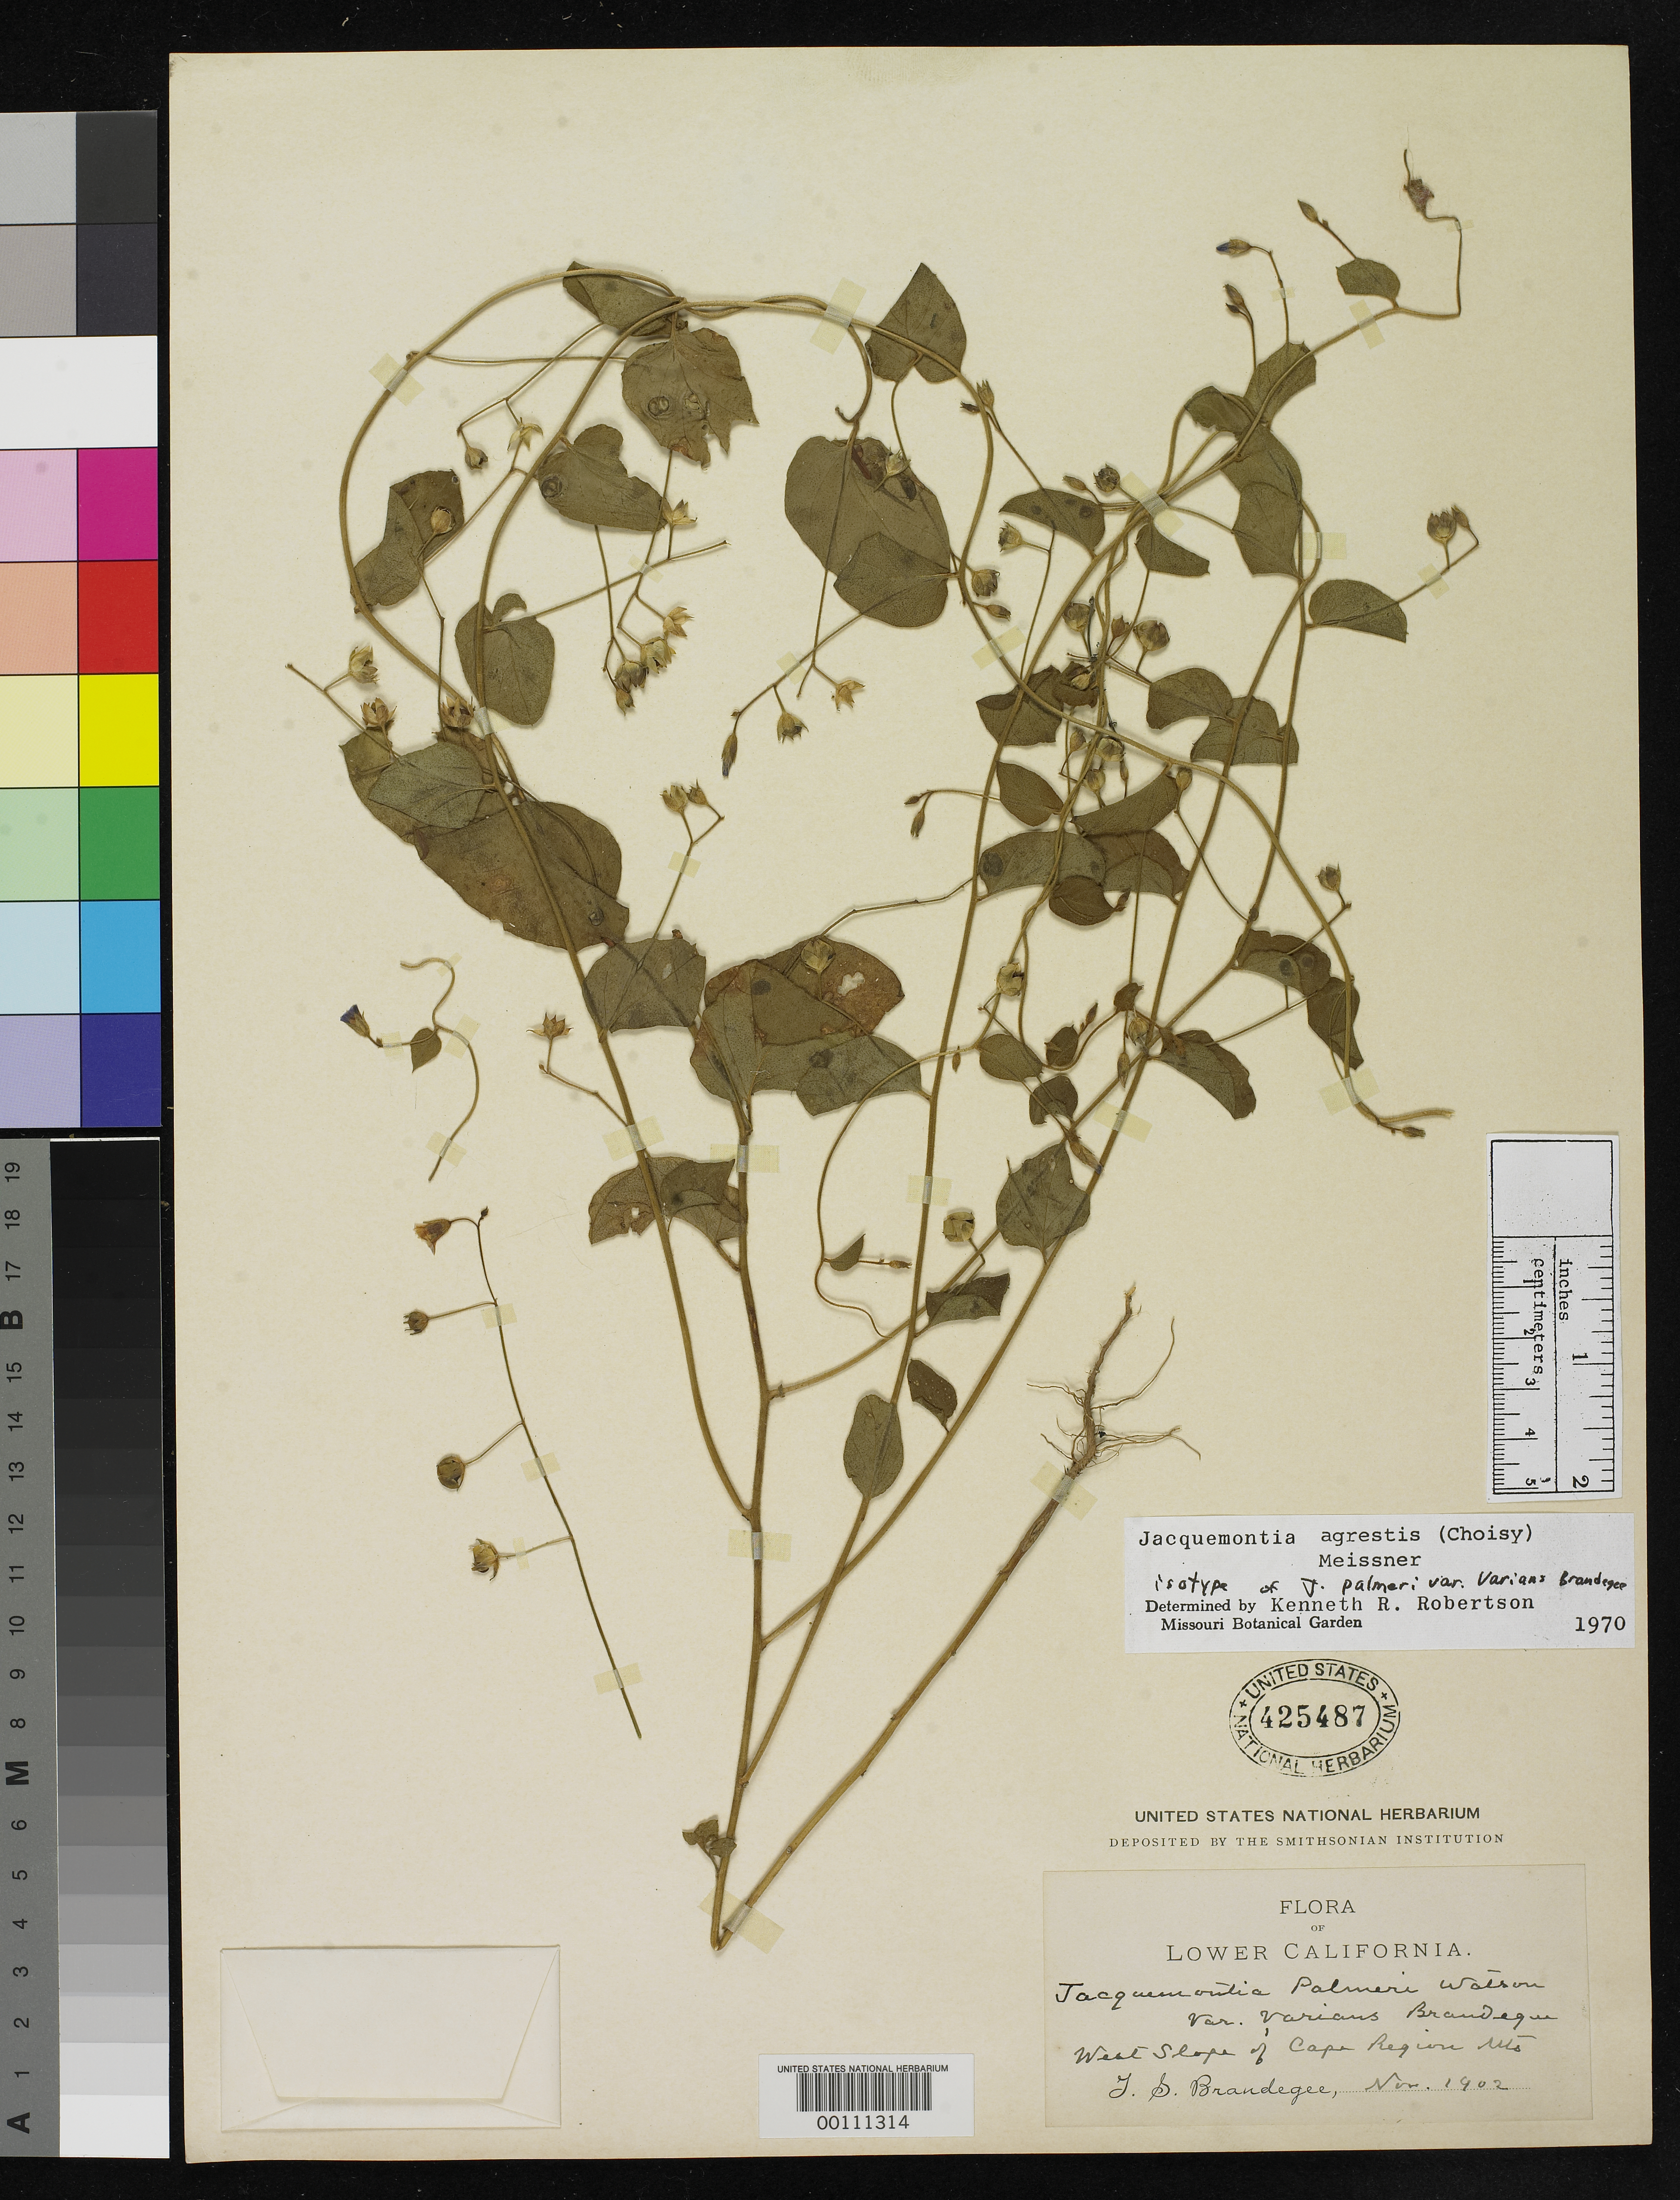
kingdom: Plantae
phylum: Tracheophyta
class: Magnoliopsida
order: Solanales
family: Convolvulaceae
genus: Jacquemontia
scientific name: Jacquemontia palmeri var. varians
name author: Brandegee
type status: Isotype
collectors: T. S. Brandegee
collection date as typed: Nov 1902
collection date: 1902-11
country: Mexico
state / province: Baja California Norte / Baja California Sur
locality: Cape region mtns.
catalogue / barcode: US 425487